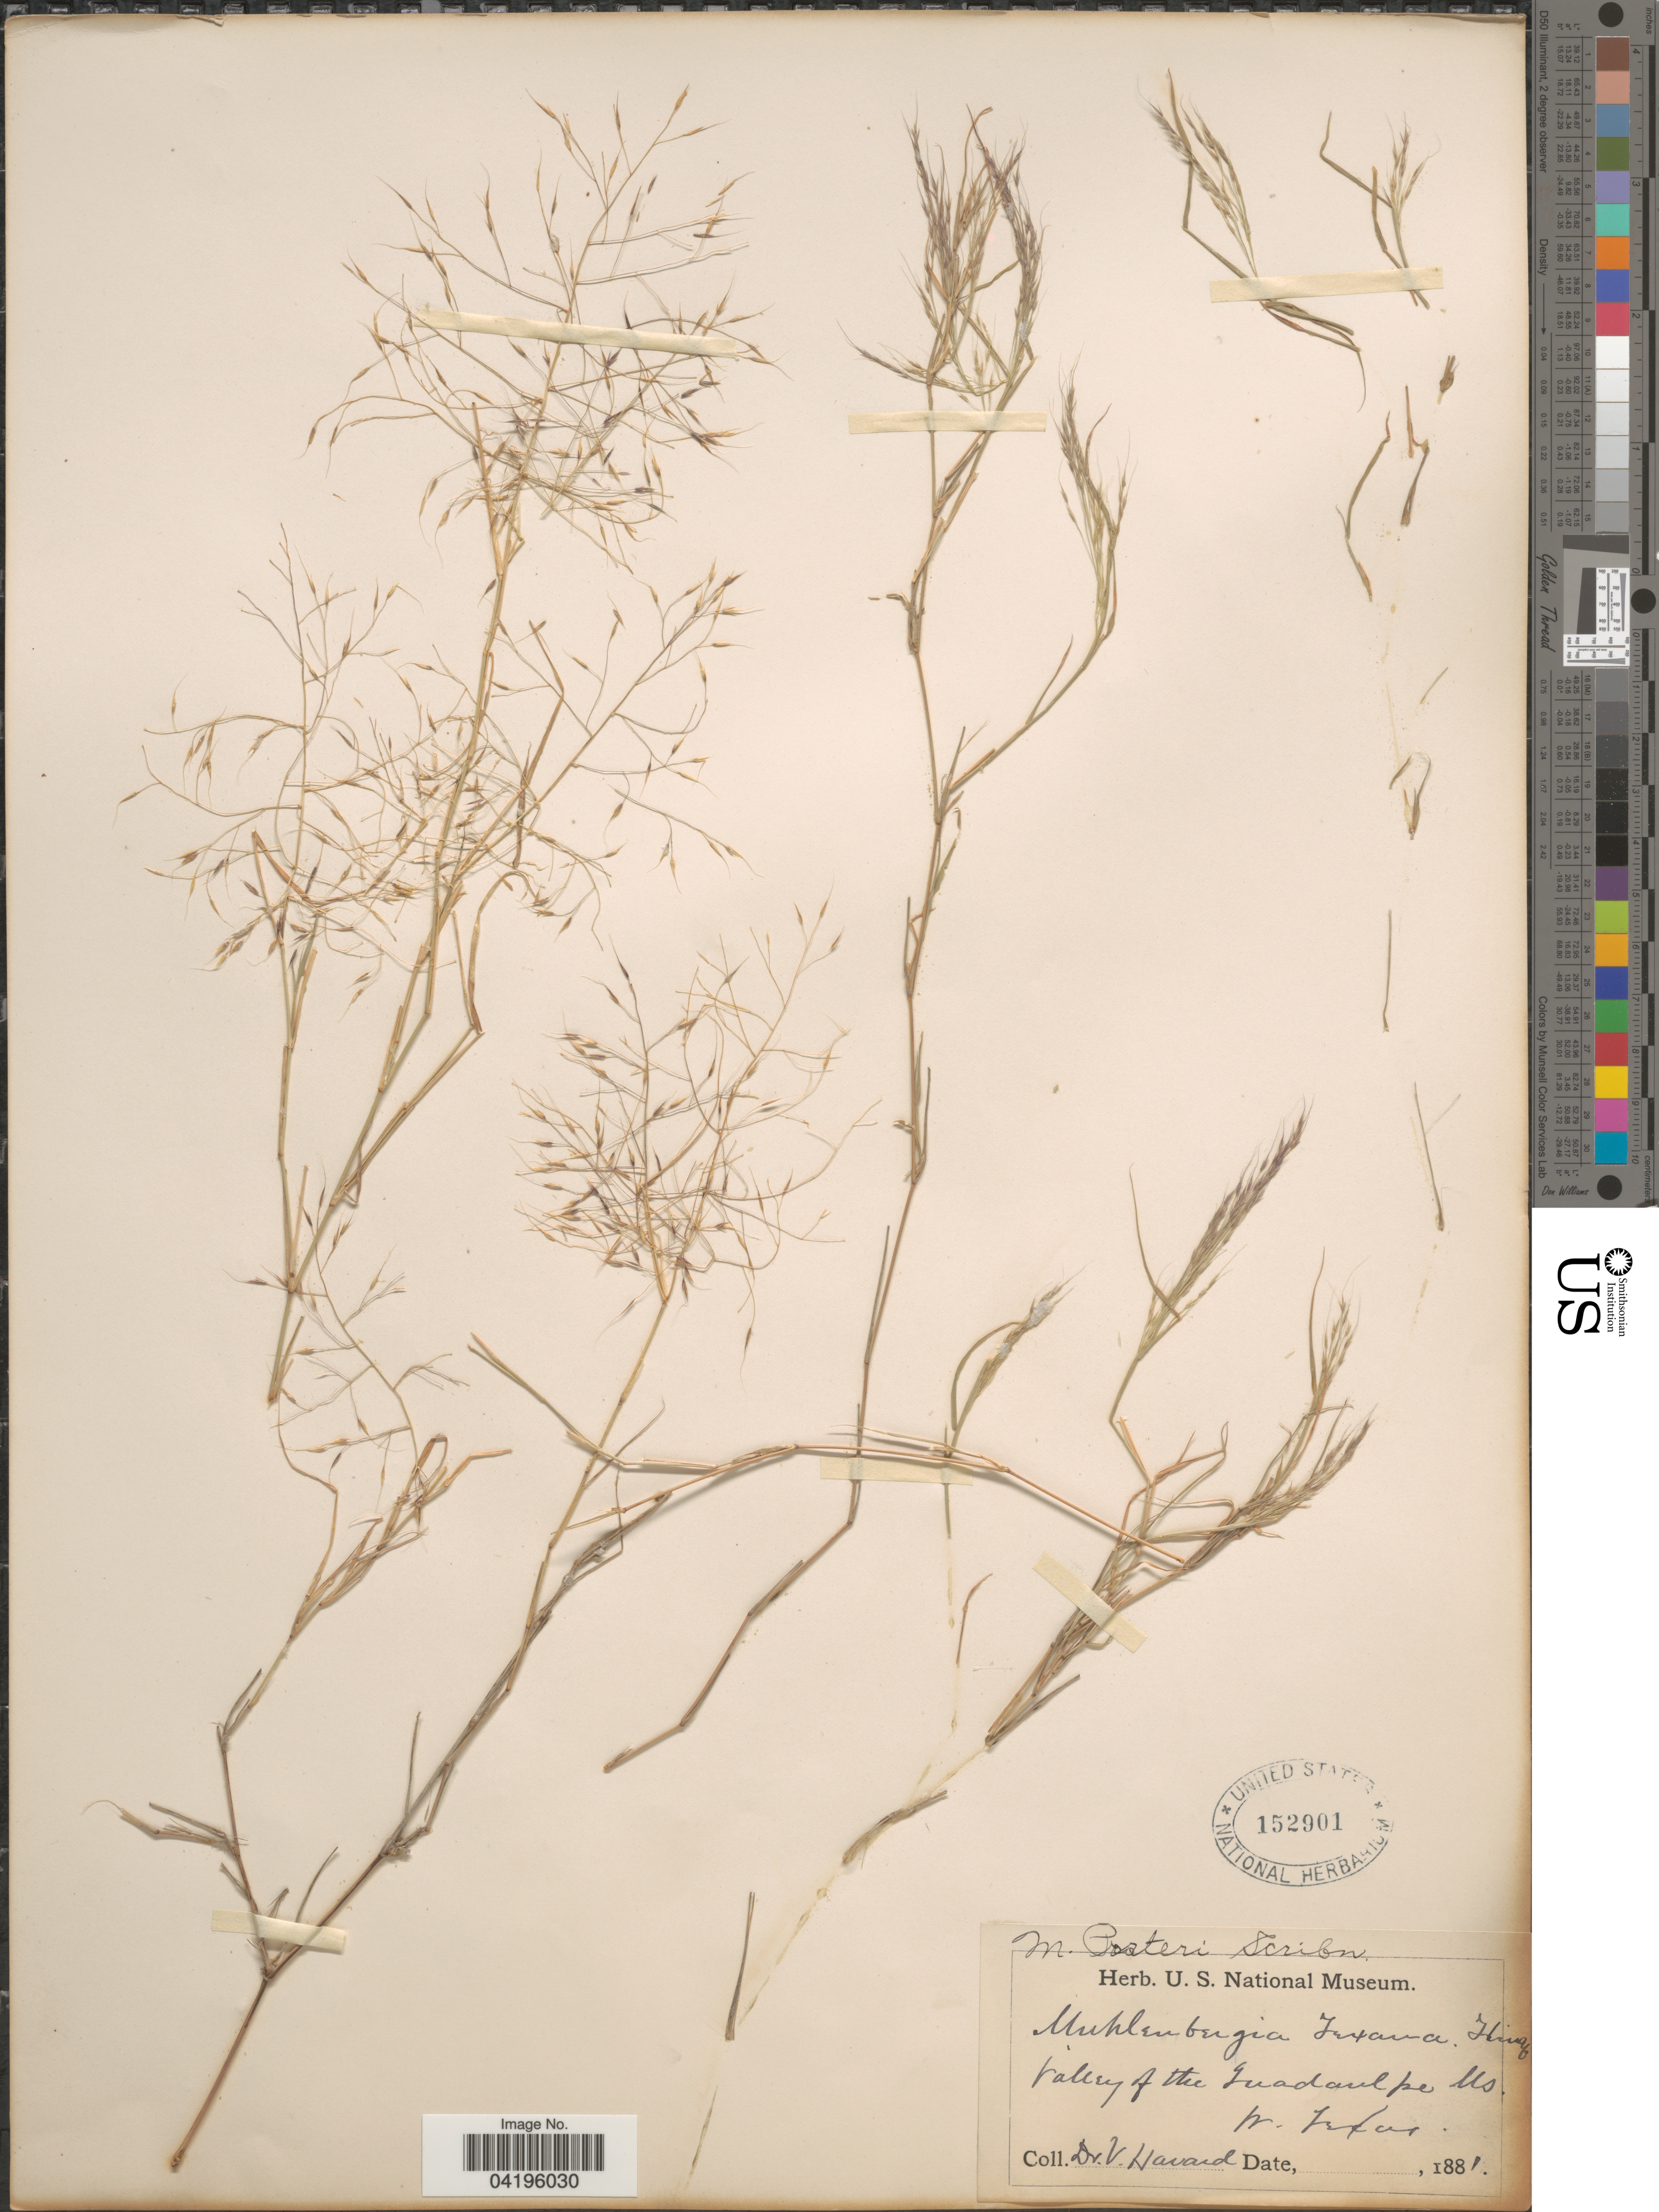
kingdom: Plantae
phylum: Tracheophyta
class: Liliopsida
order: Poales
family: Poaceae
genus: Muhlenbergia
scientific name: Muhlenbergia porteri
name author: Scribn. in W.J. Beal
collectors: V. Havard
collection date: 1881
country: United States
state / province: Texas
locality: Valley of the Guadaulpe Ms. W. Texas.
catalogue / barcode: US 152901